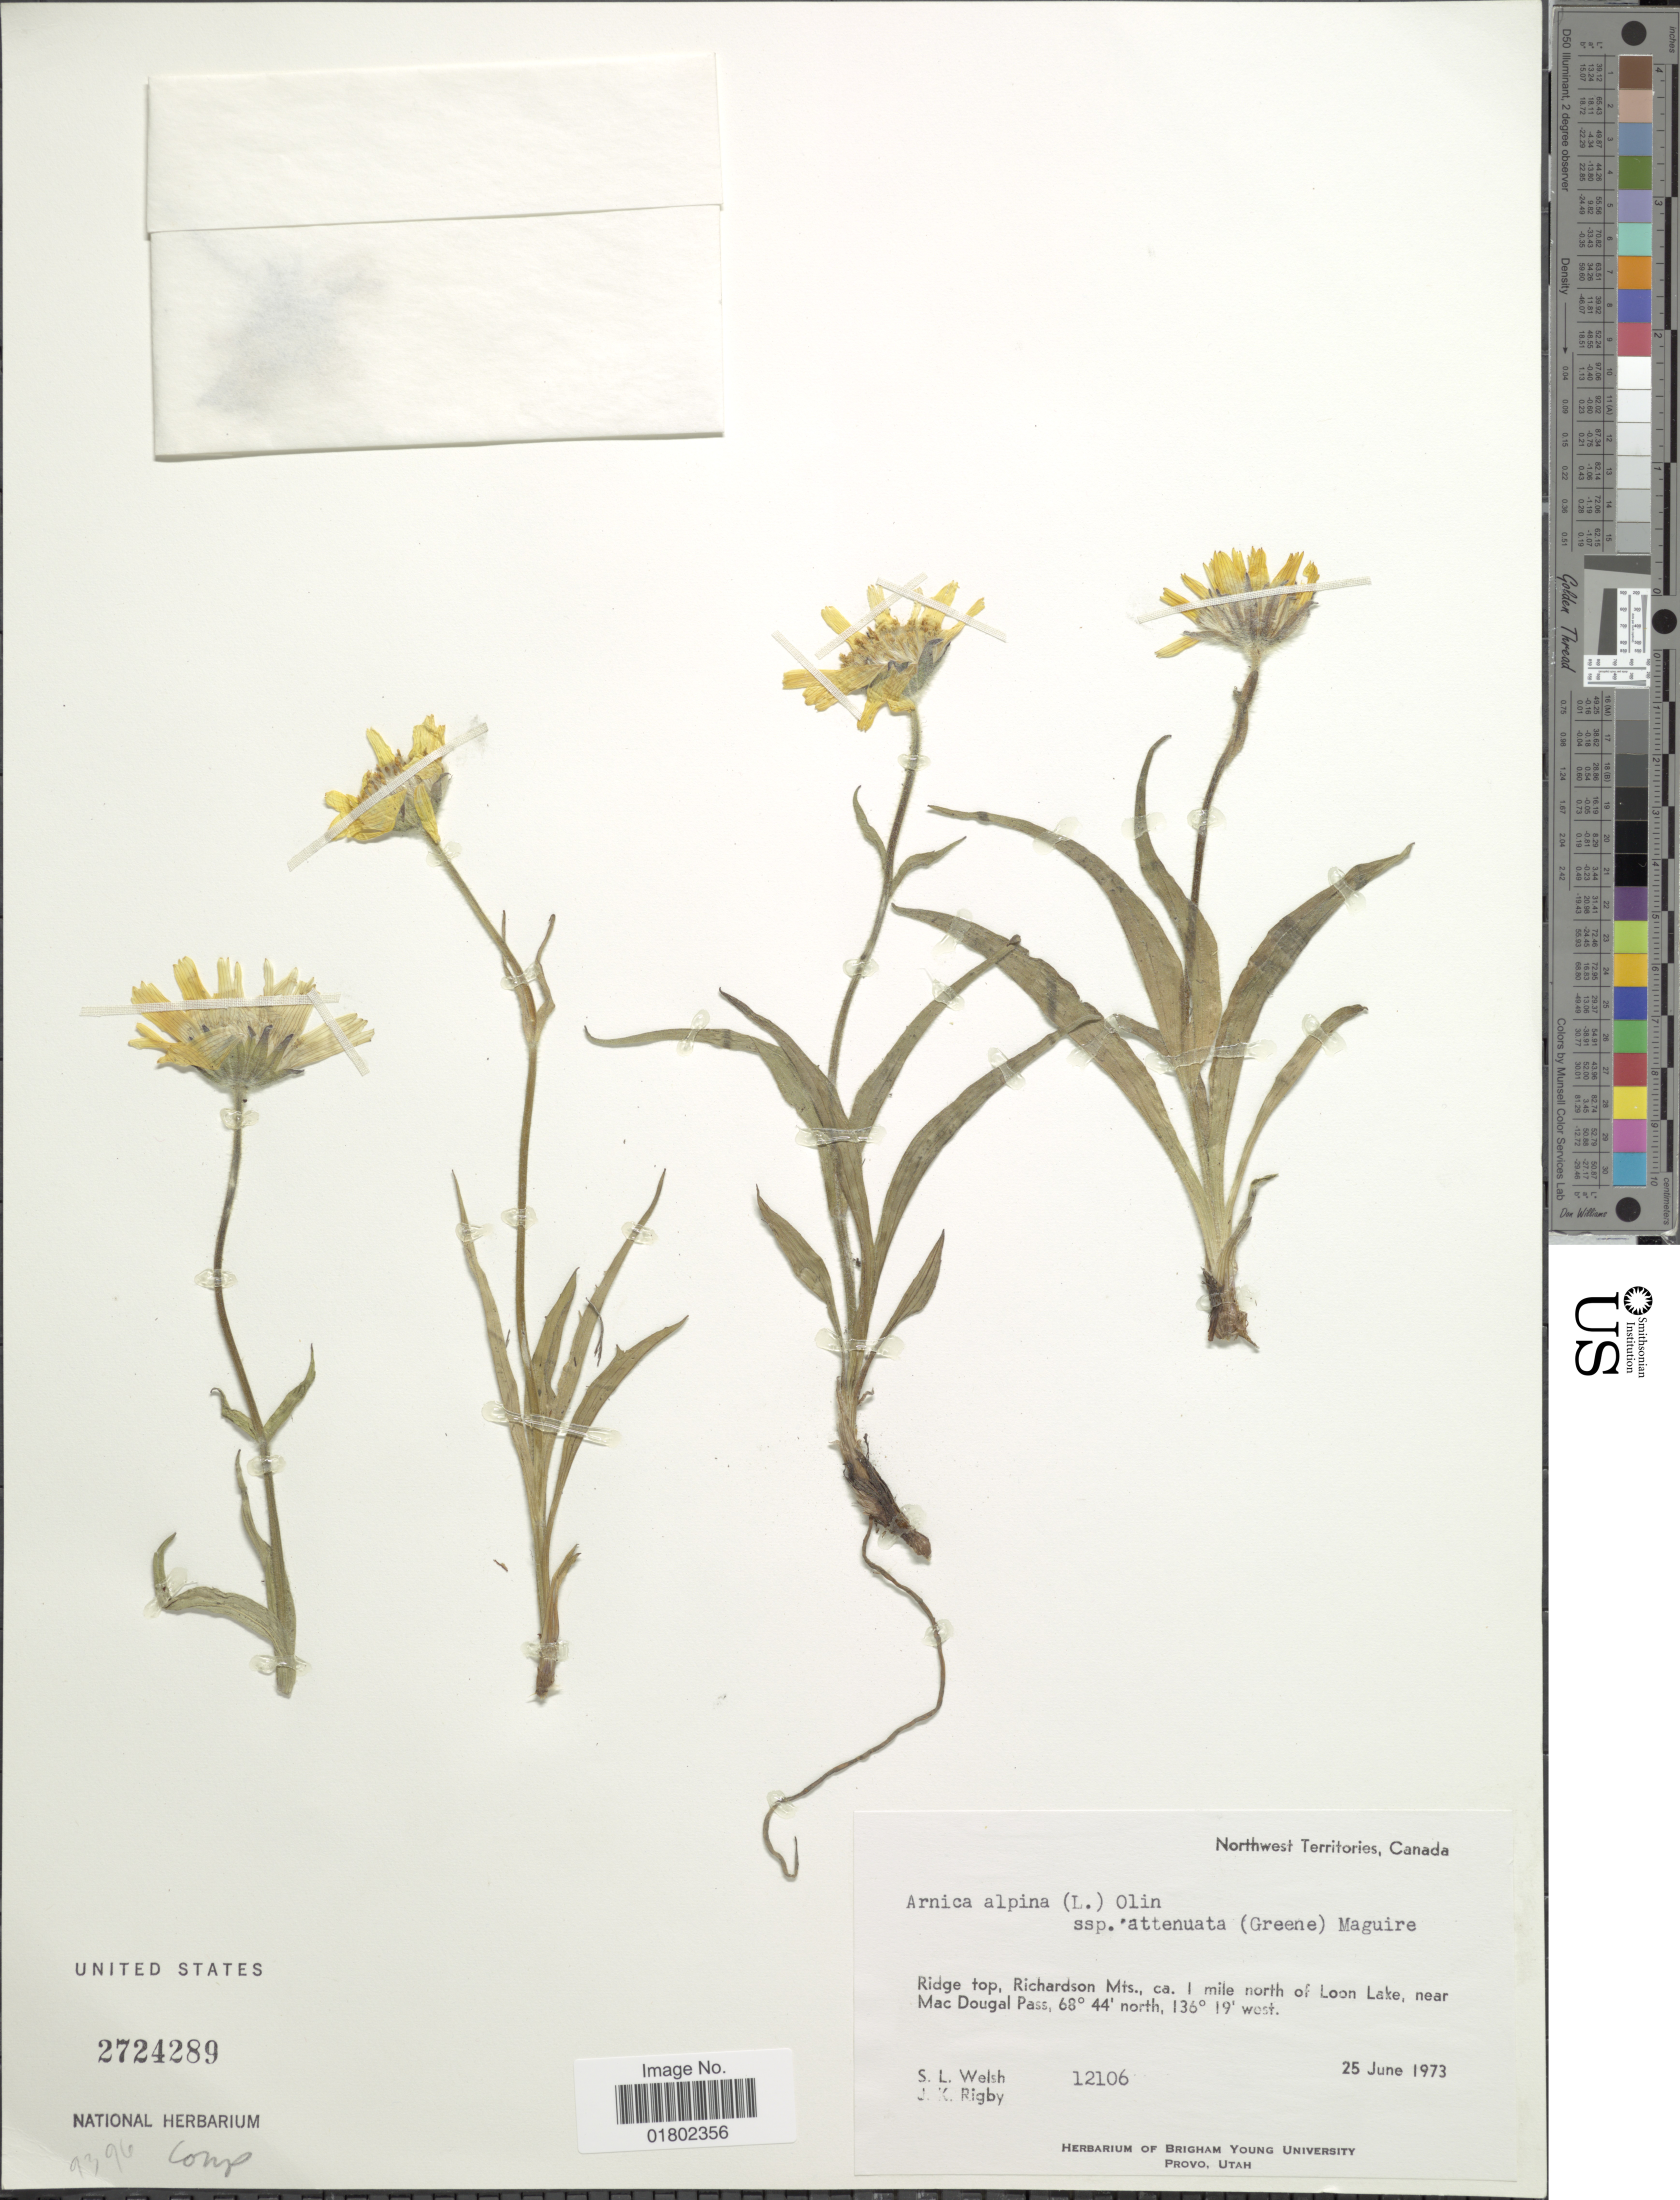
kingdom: Plantae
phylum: Tracheophyta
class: Magnoliopsida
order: Asterales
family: Asteraceae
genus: Arnica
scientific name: Arnica alpina var. attenuata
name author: (Greene) Ediger & T.M. Barkley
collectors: S. Welsh & J. Rigby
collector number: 12106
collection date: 1973-06-25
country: Canada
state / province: Northwest Territories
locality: Ridge top, Richardson Mts., ca. 1 mile north of Loon Lake, near Mac Dougal Pass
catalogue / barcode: US 2724289